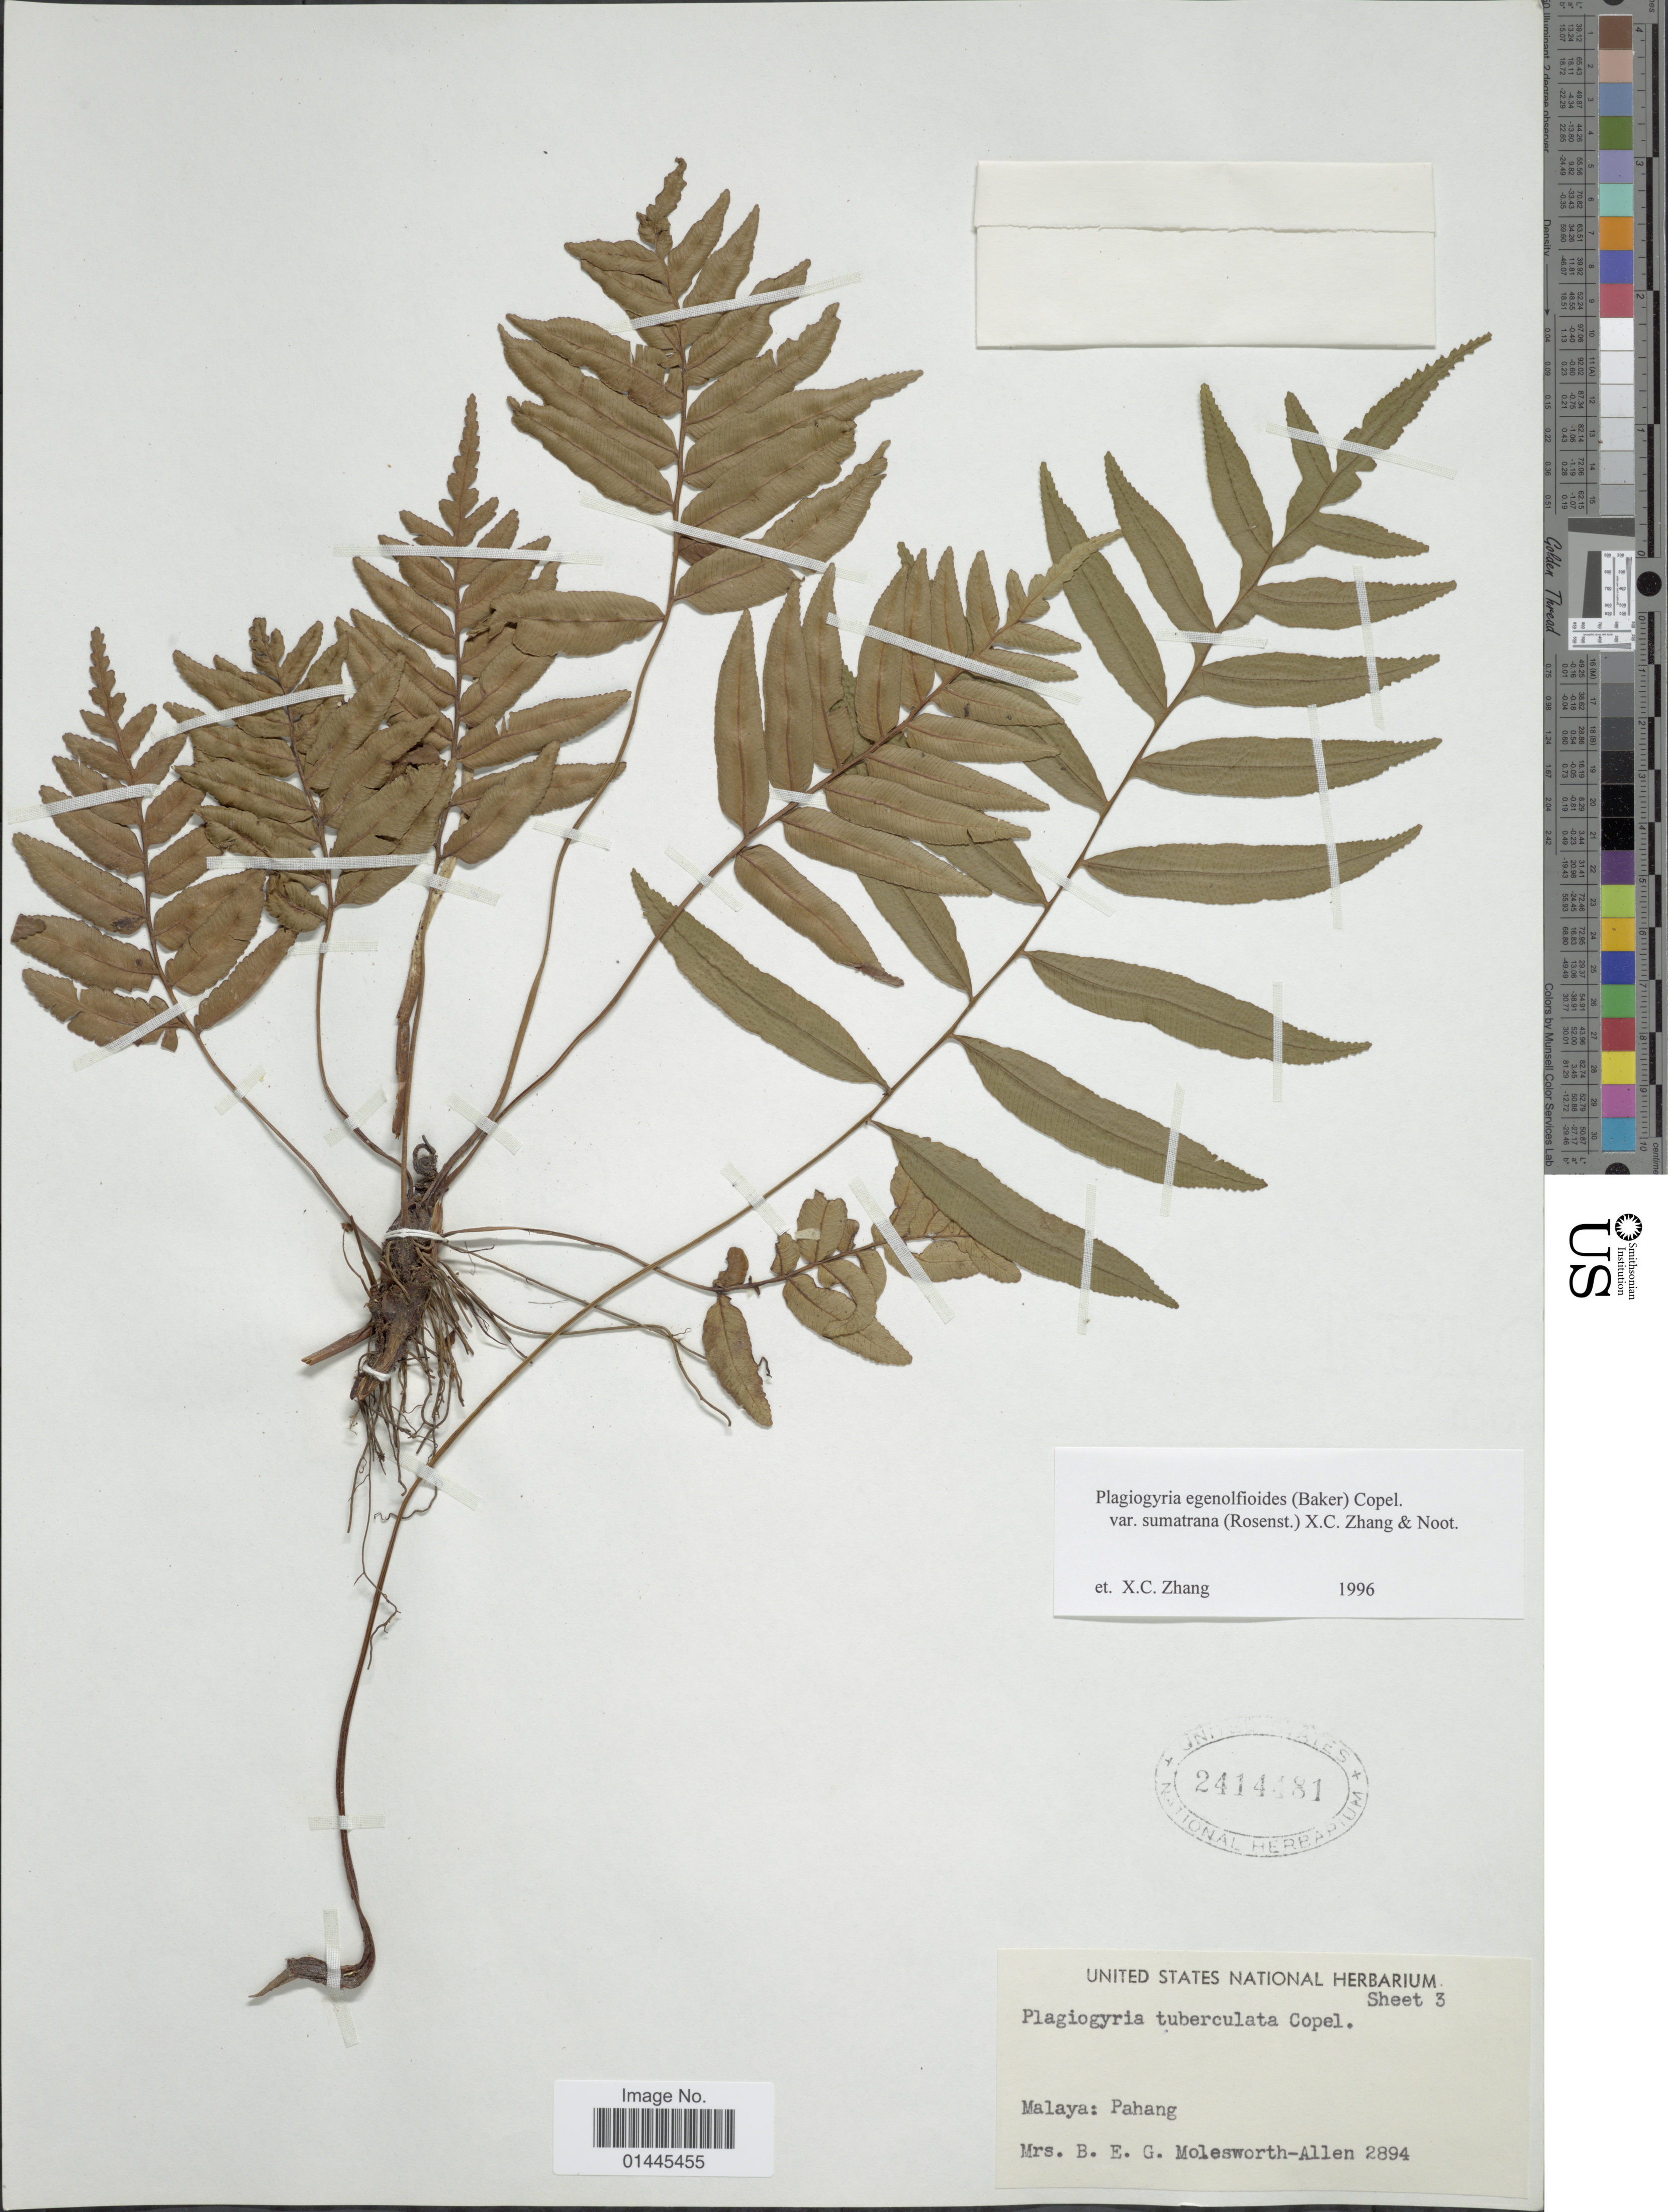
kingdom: Plantae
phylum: Tracheophyta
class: Polypodiopsida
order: Cyatheales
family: Plagiogyriaceae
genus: Plagiogyria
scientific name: Plagiogyria egenolfioides var. sumatrana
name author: (Rosenst.) X.C. Zhang & Noot.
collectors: Mrs. B. E. G. Molesworth-Allen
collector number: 2894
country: Malaysia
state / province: Pahang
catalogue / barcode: US 2414481